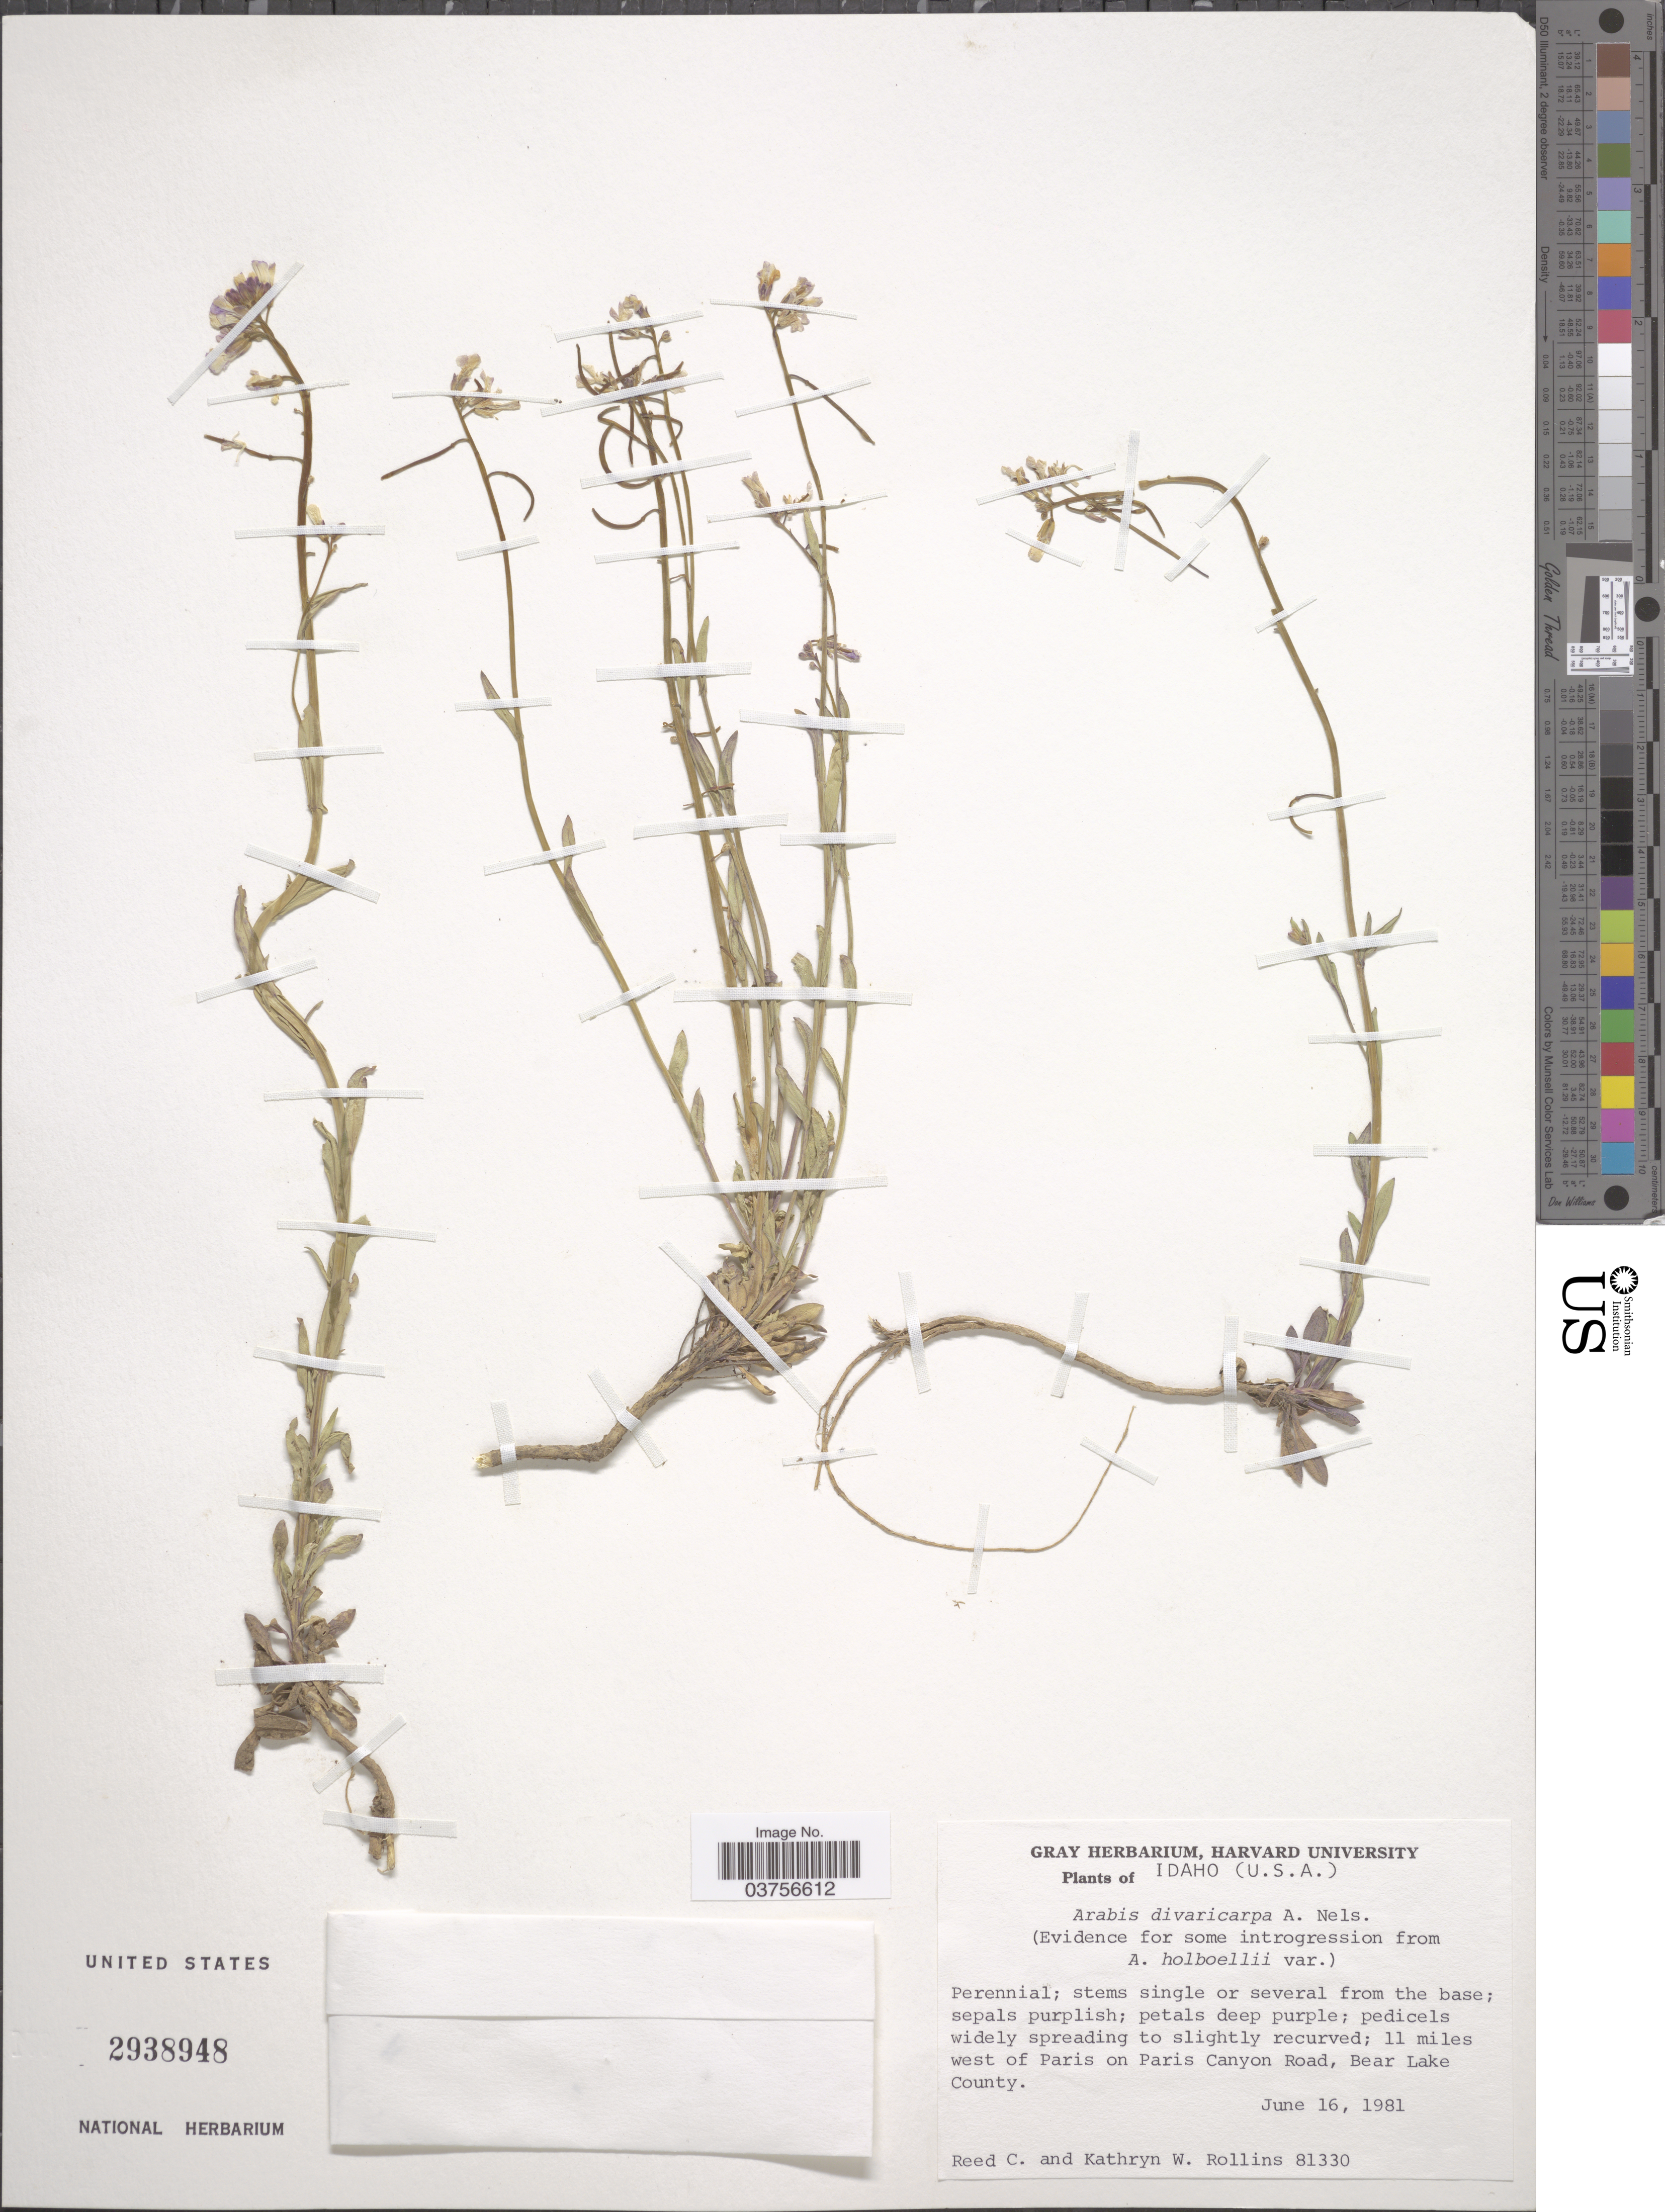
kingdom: Plantae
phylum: Tracheophyta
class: Magnoliopsida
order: Brassicales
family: Brassicaceae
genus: Arabis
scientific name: Arabis divaricarpa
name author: A. Nelson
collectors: R. C. Rollins & K. W. Rollins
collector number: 81330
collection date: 1981-06-16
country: United States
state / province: Idaho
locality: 11 miles west of Paris on Paris Canyon Road, Bear Lake County.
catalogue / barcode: US 2938948